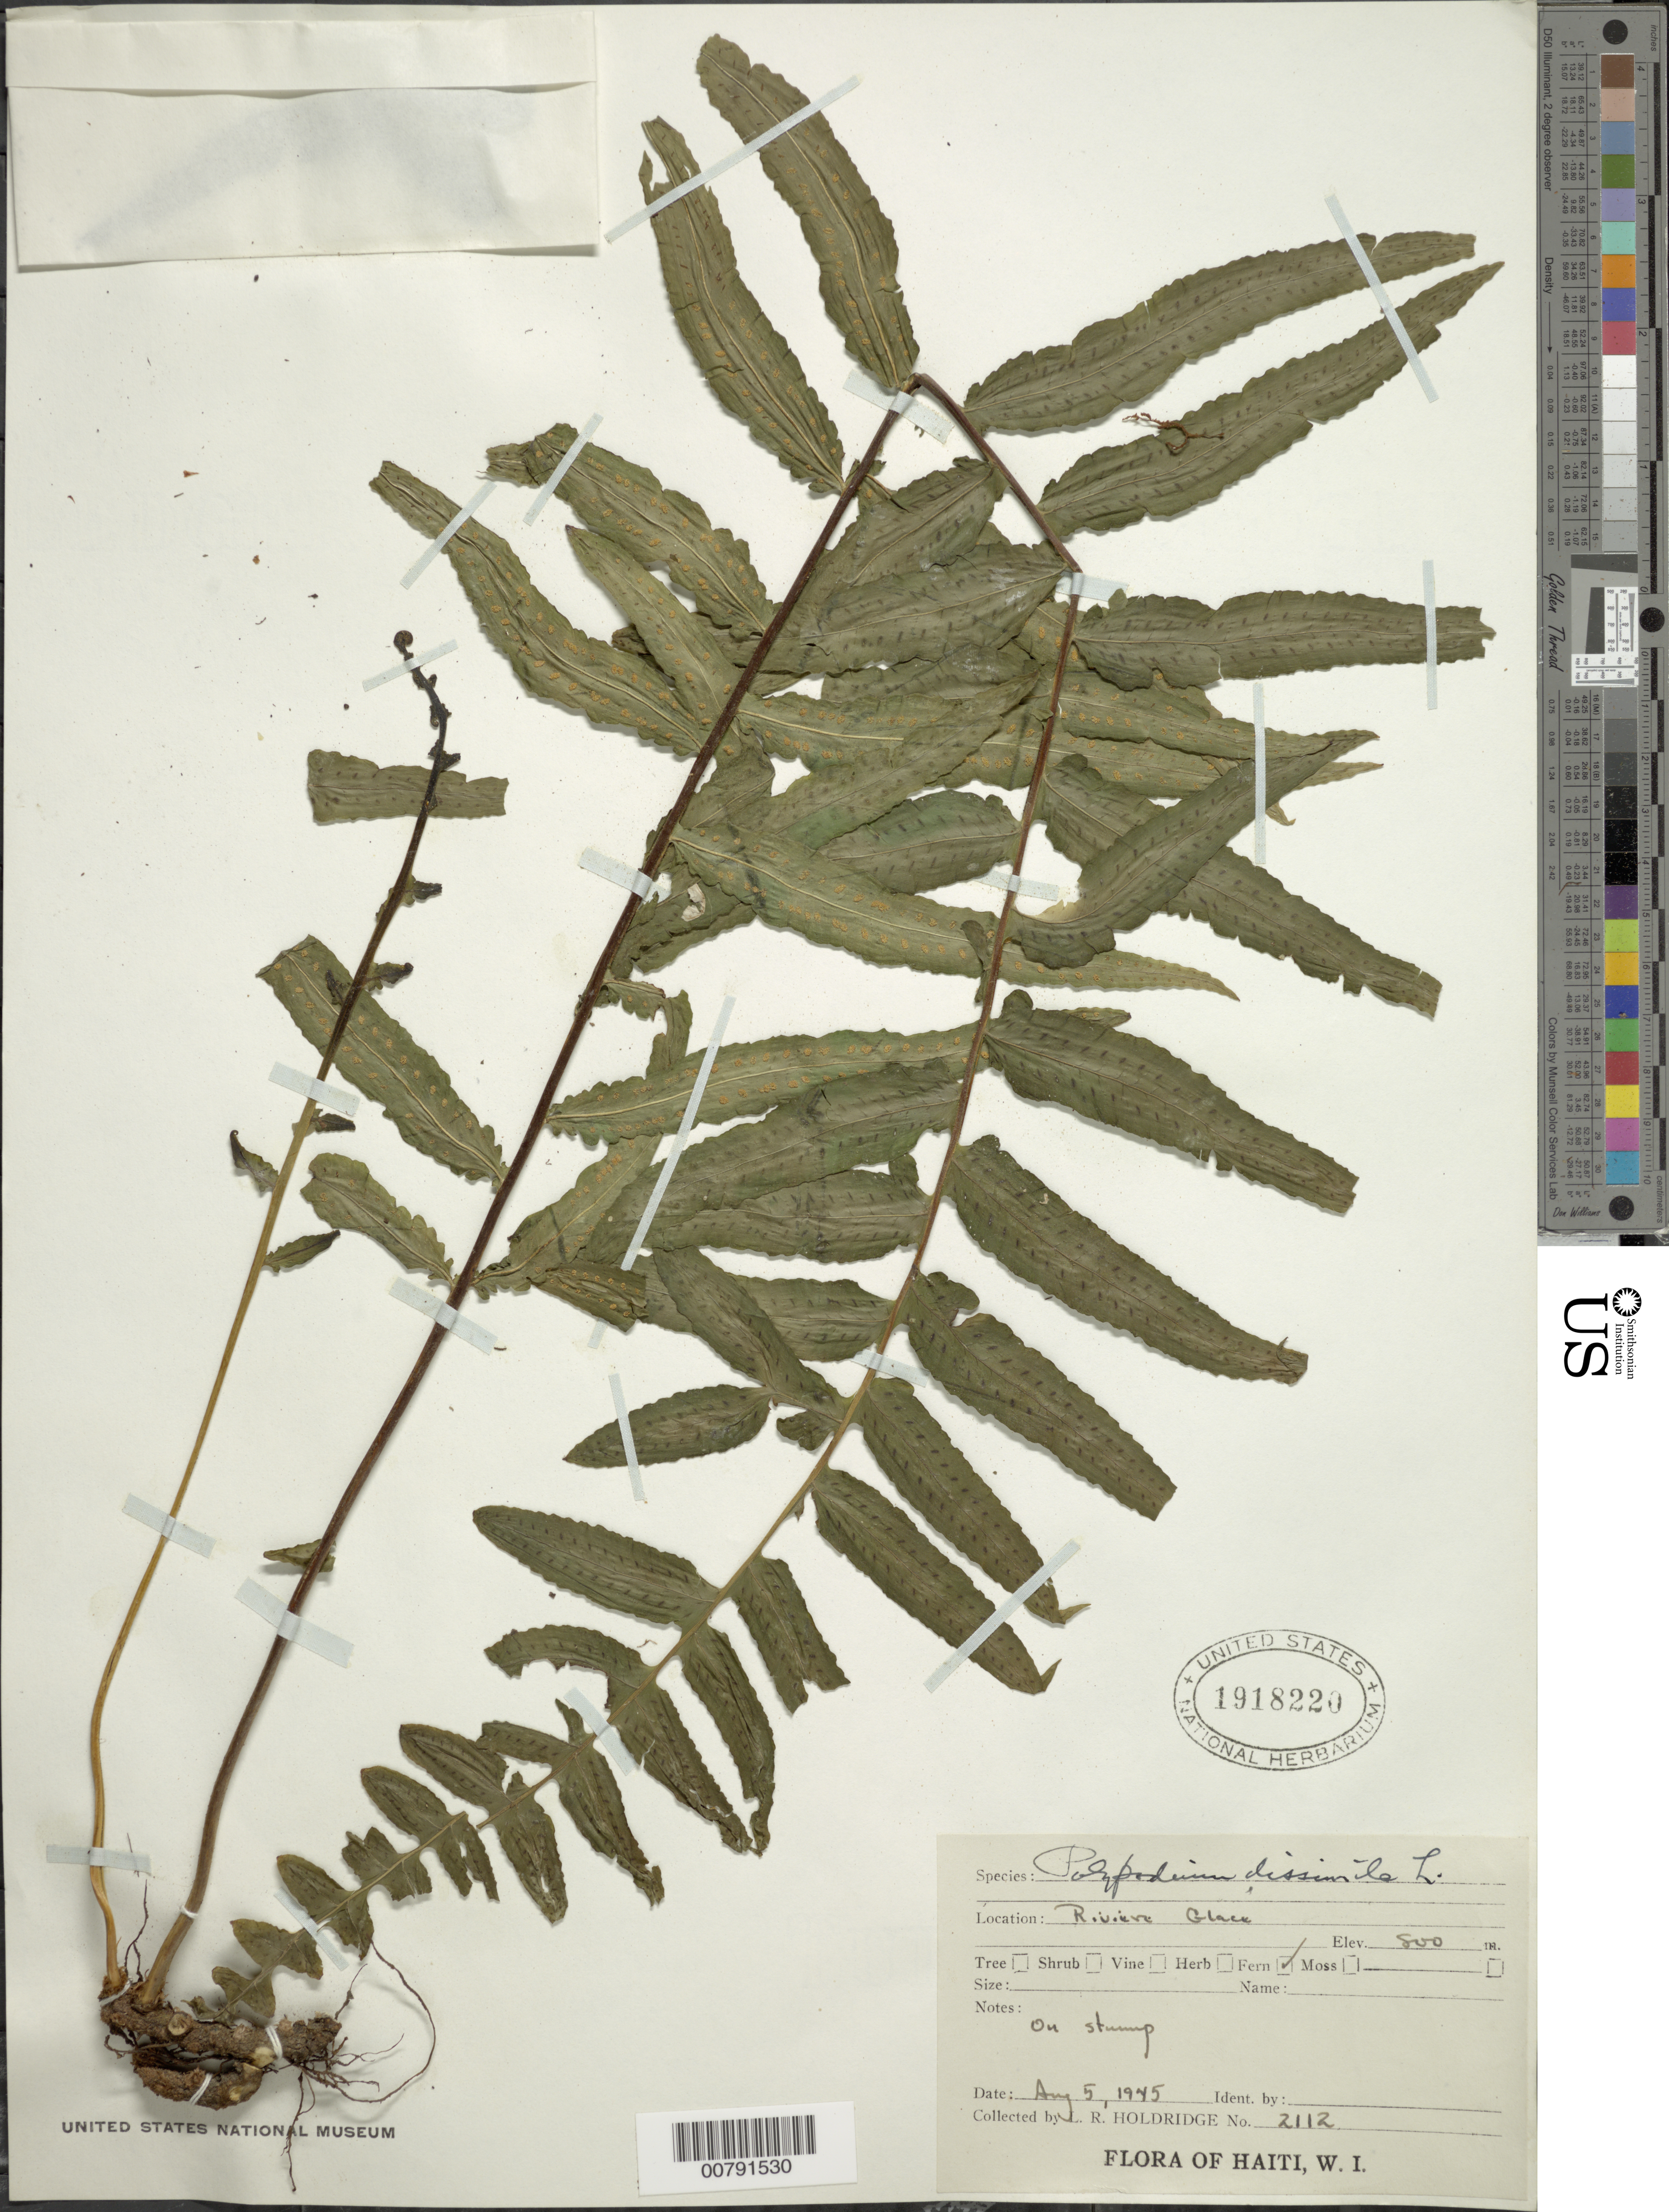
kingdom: Plantae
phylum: Tracheophyta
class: Polypodiopsida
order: Polypodiales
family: Polypodiaceae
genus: Polypodium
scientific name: Polypodium dulce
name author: Poir.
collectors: L. Holdridge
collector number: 2112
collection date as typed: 05 Aug 1945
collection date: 1945-08-05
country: Haiti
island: Hispaniola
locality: Riviere Glace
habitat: On stump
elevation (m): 800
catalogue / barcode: US 1918220